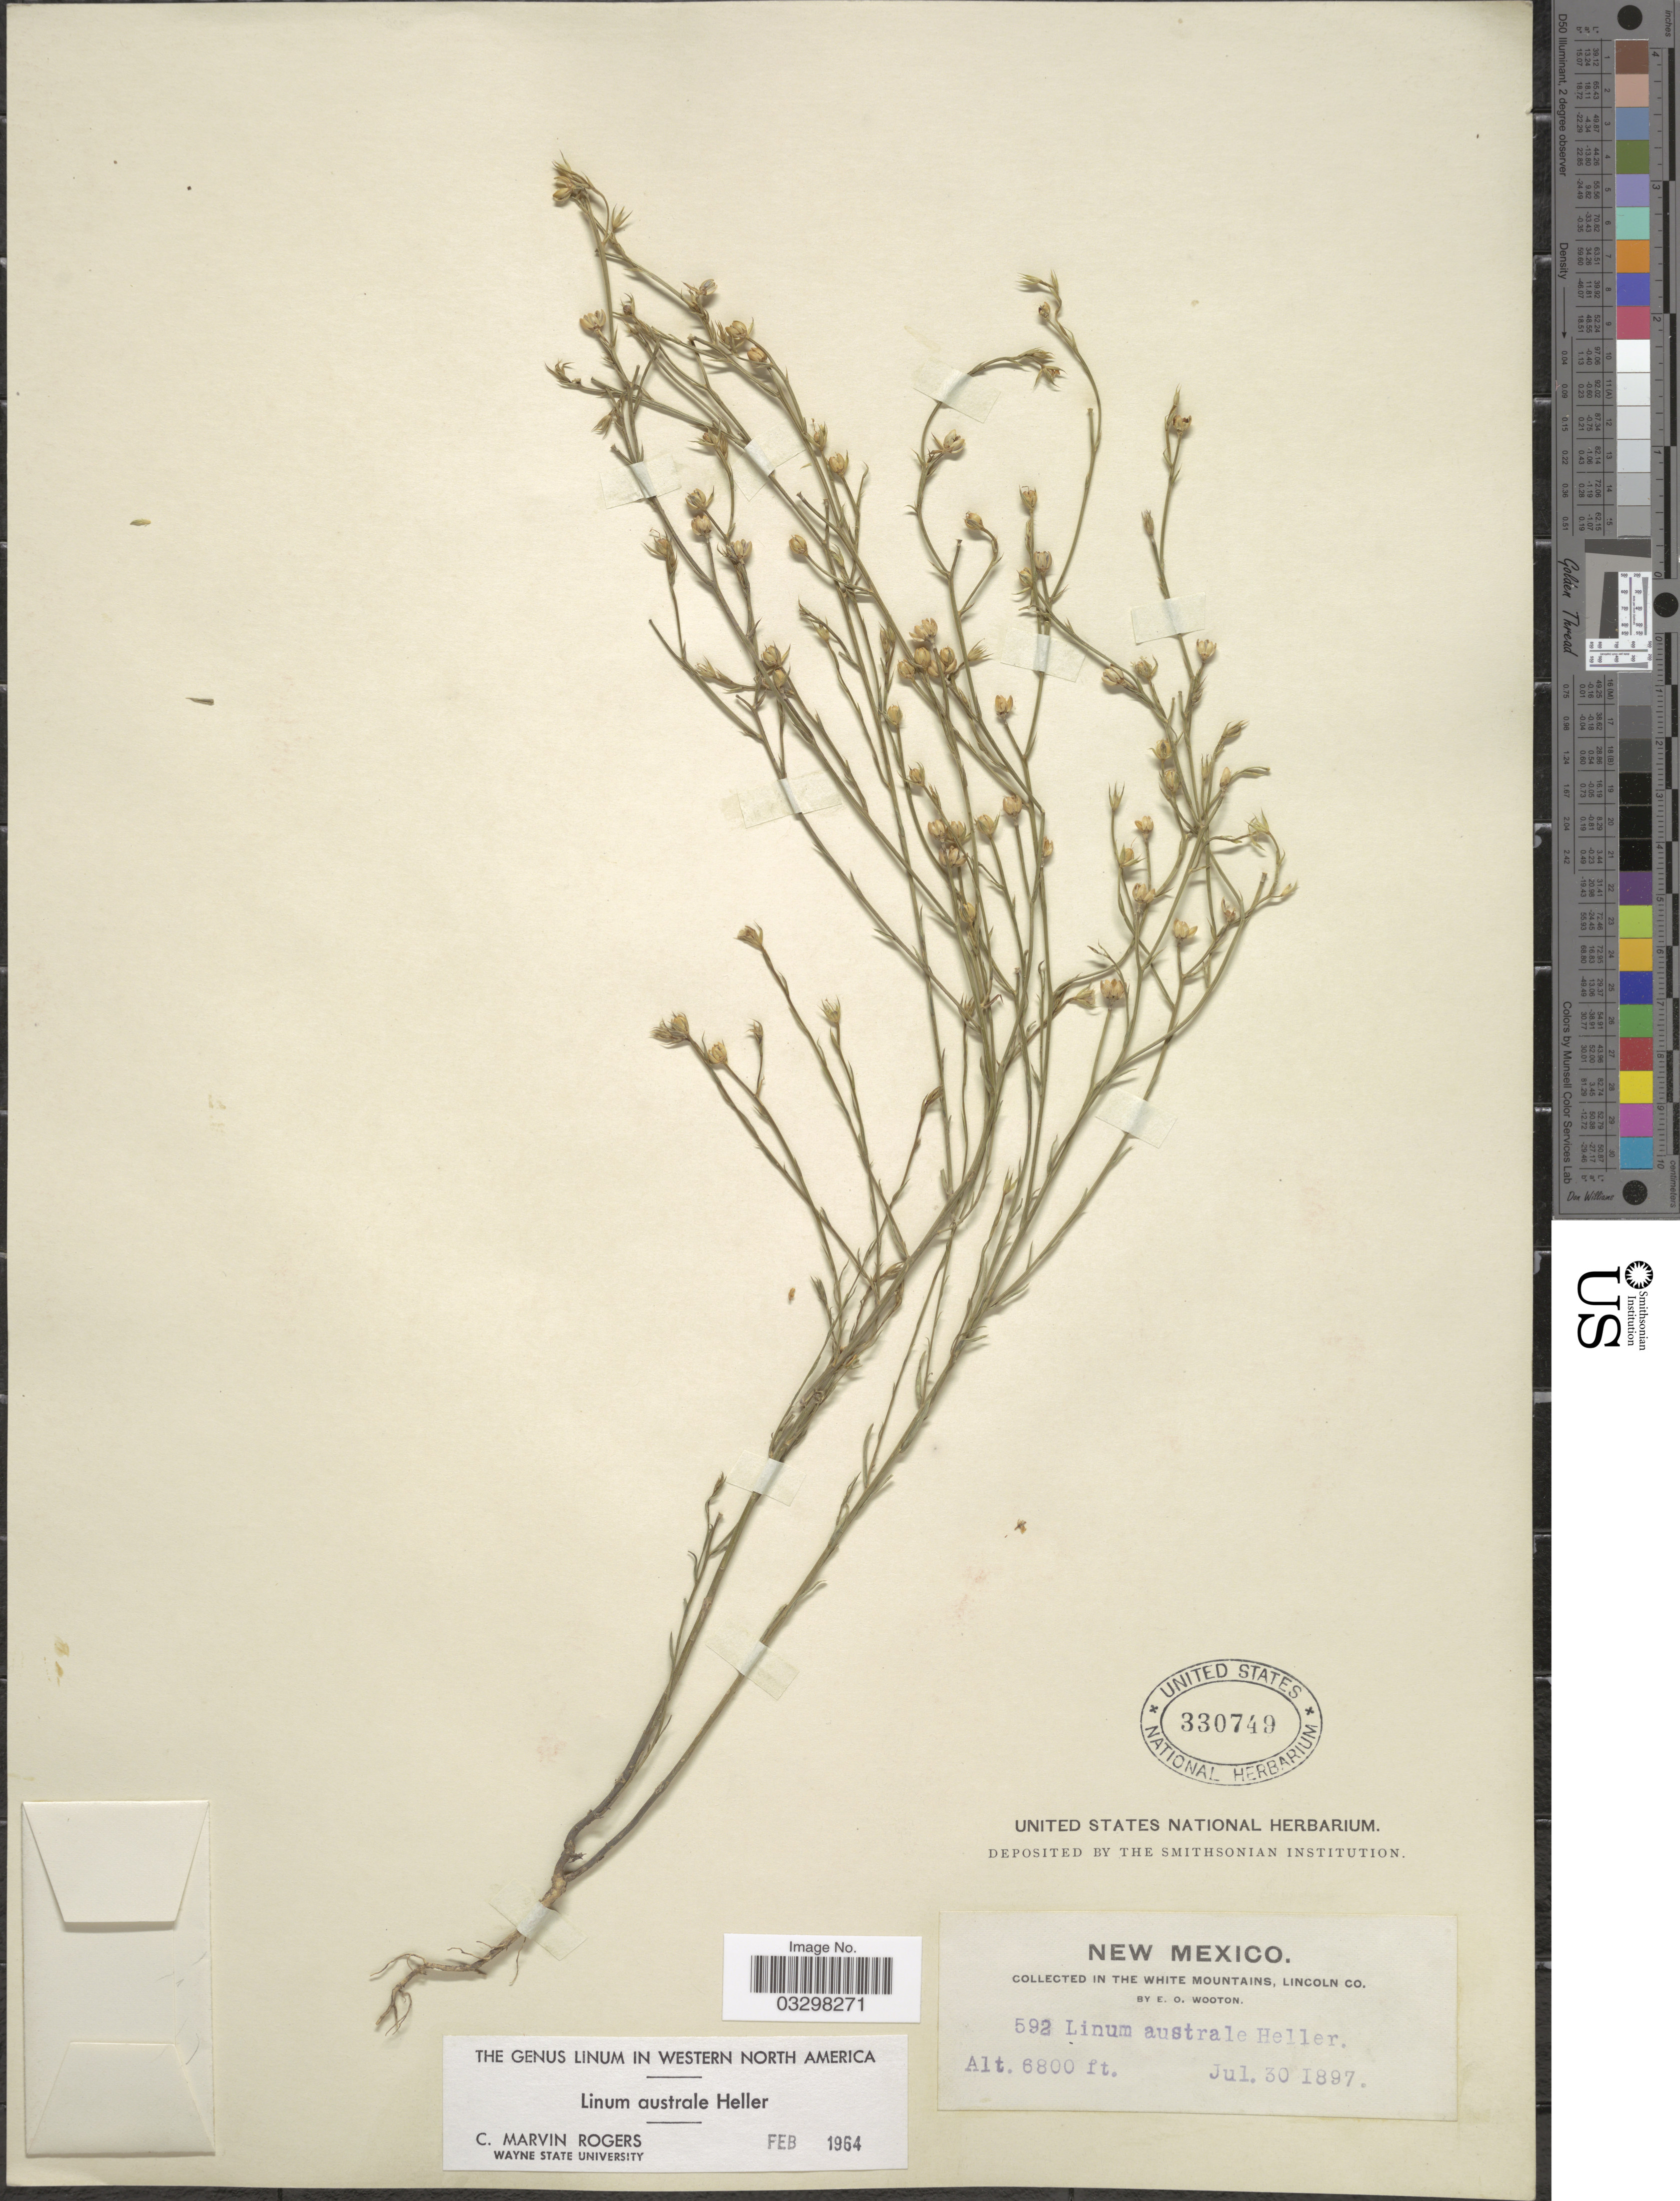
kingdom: Plantae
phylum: Tracheophyta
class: Magnoliopsida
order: Malpighiales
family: Linaceae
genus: Linum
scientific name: Linum australe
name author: A. Heller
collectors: E. O. Wooton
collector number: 592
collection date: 1897-07-30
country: United States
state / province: New Mexico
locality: In the White Mountains, Lincoln Co.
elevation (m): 2073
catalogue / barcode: US 330749